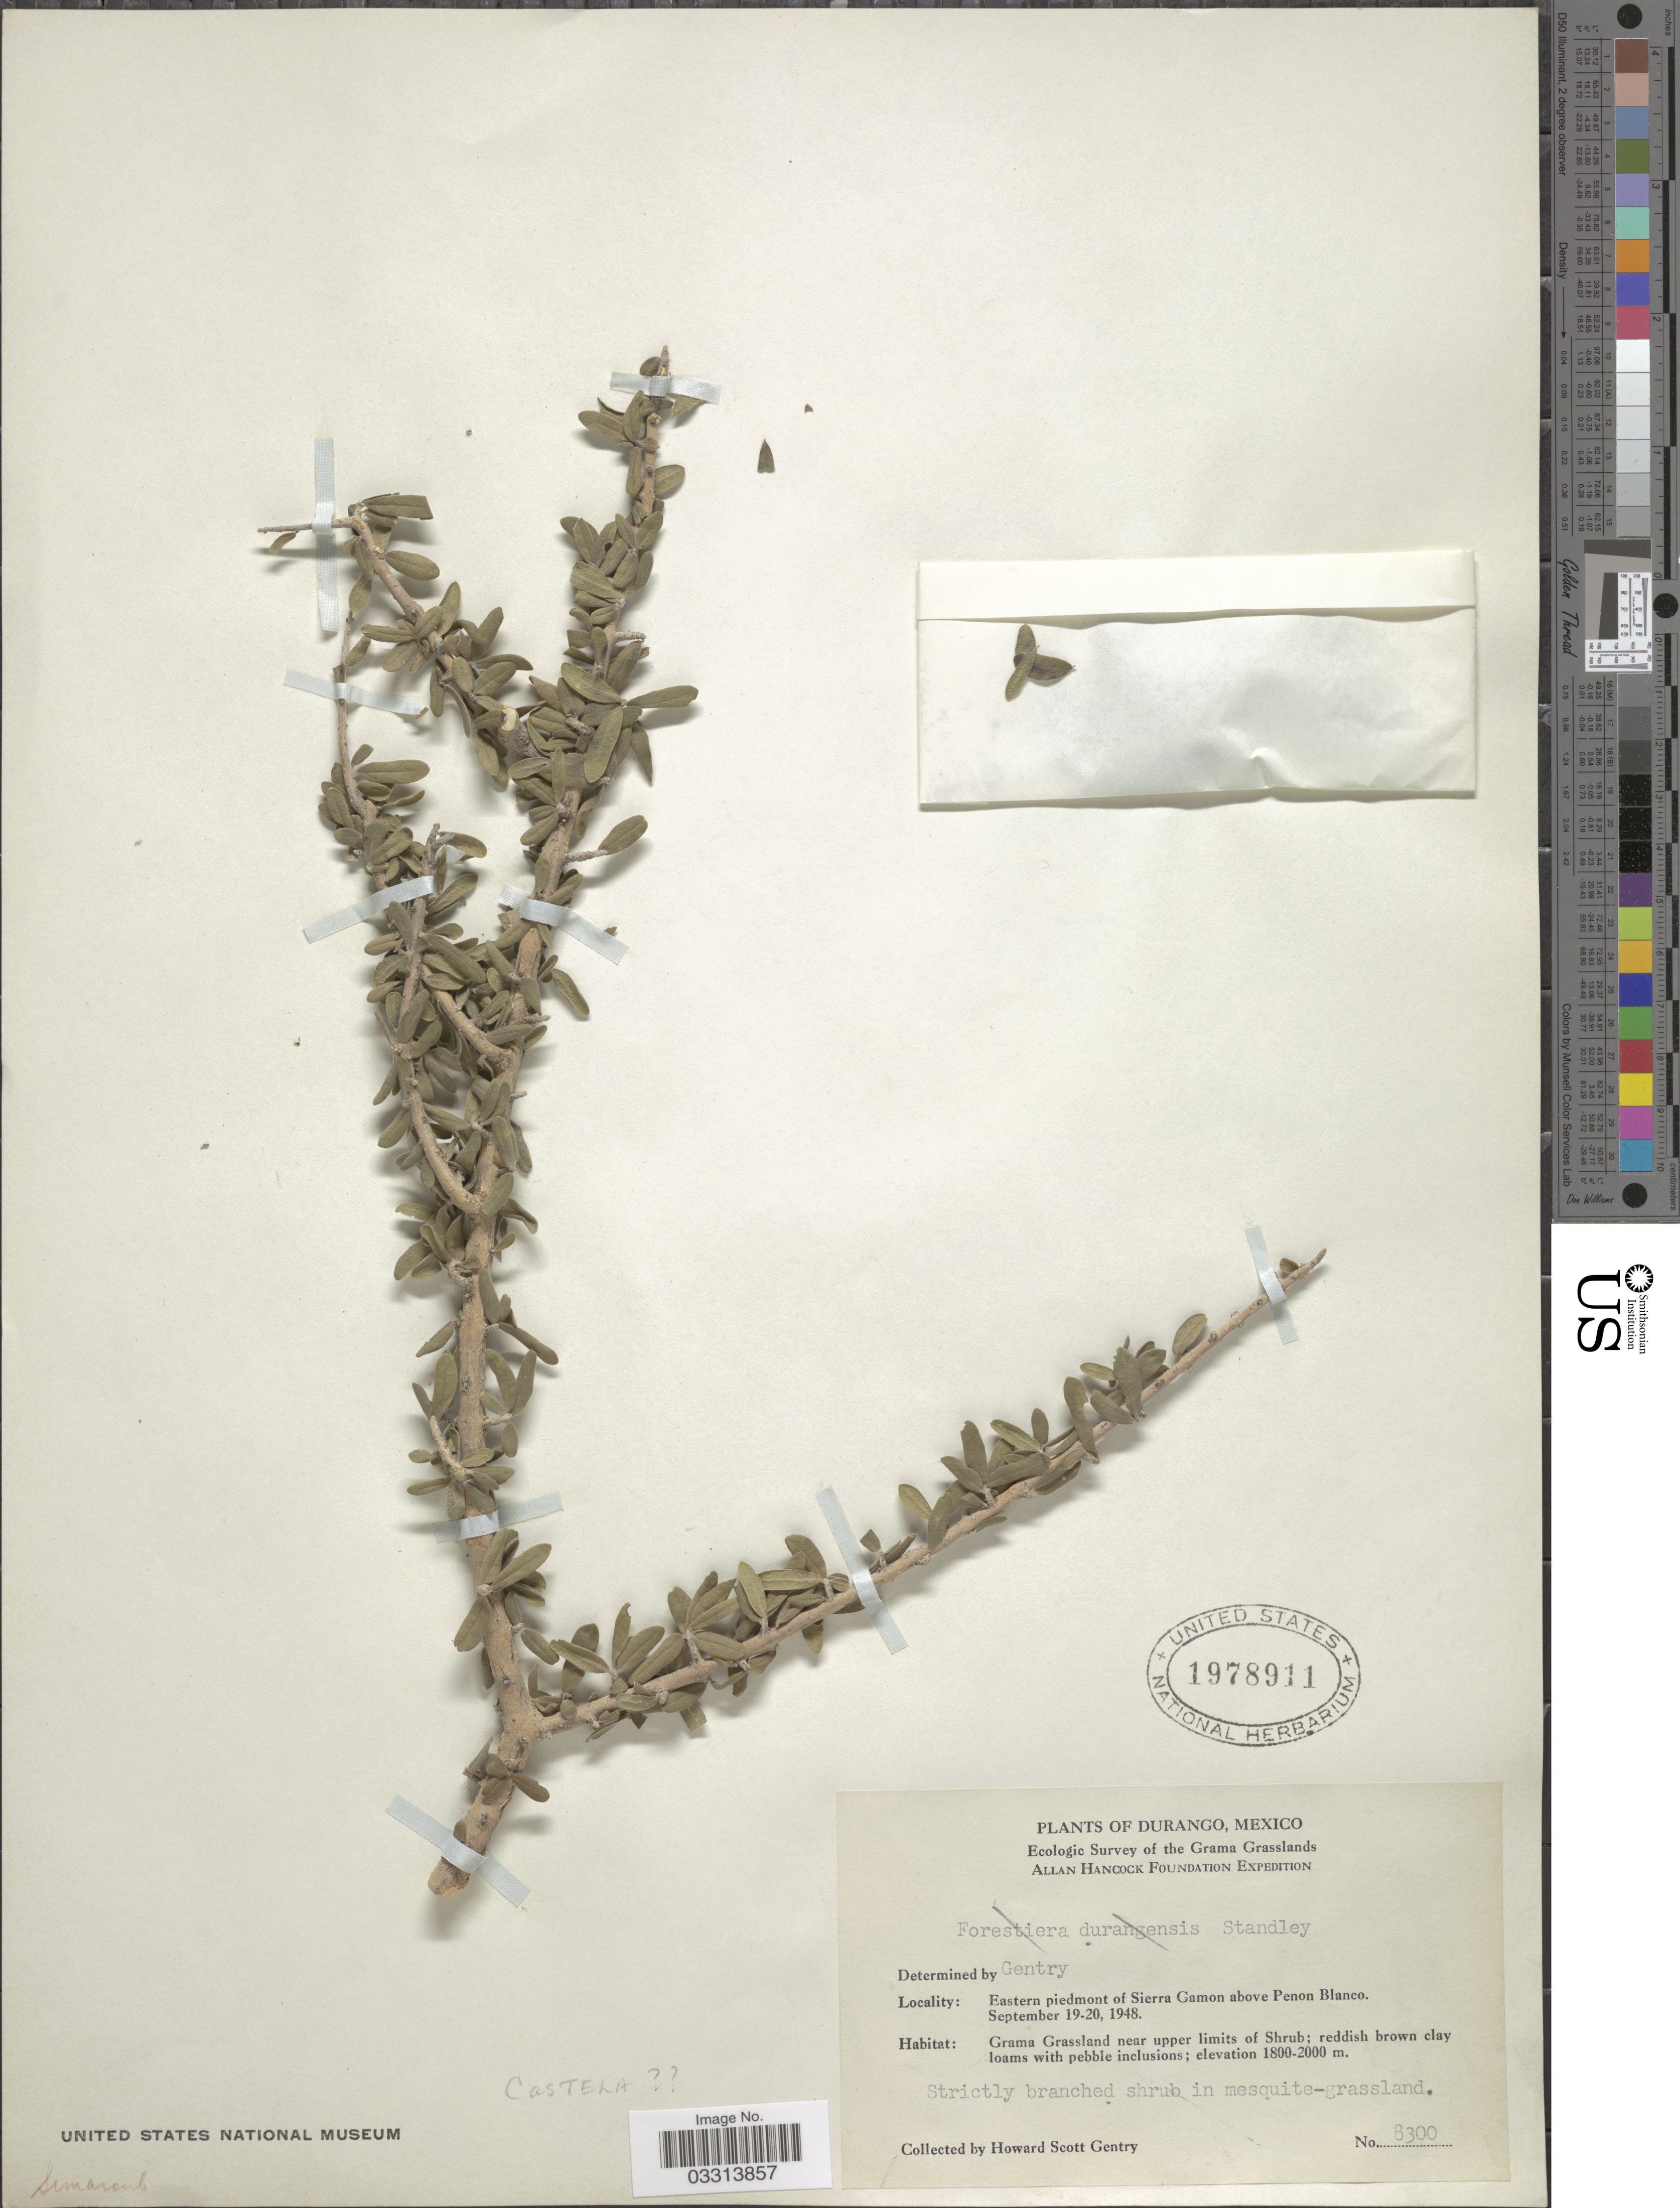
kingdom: Plantae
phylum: Tracheophyta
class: Magnoliopsida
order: Sapindales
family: Simaroubaceae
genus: Castela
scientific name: Castela sp.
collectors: H. S. Gentry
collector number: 8300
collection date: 1948-09-19/1948-09-20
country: Mexico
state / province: Durango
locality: Eastern piedmont of Sierra Gamon above Penon Blanco.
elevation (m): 1800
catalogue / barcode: US 1978911